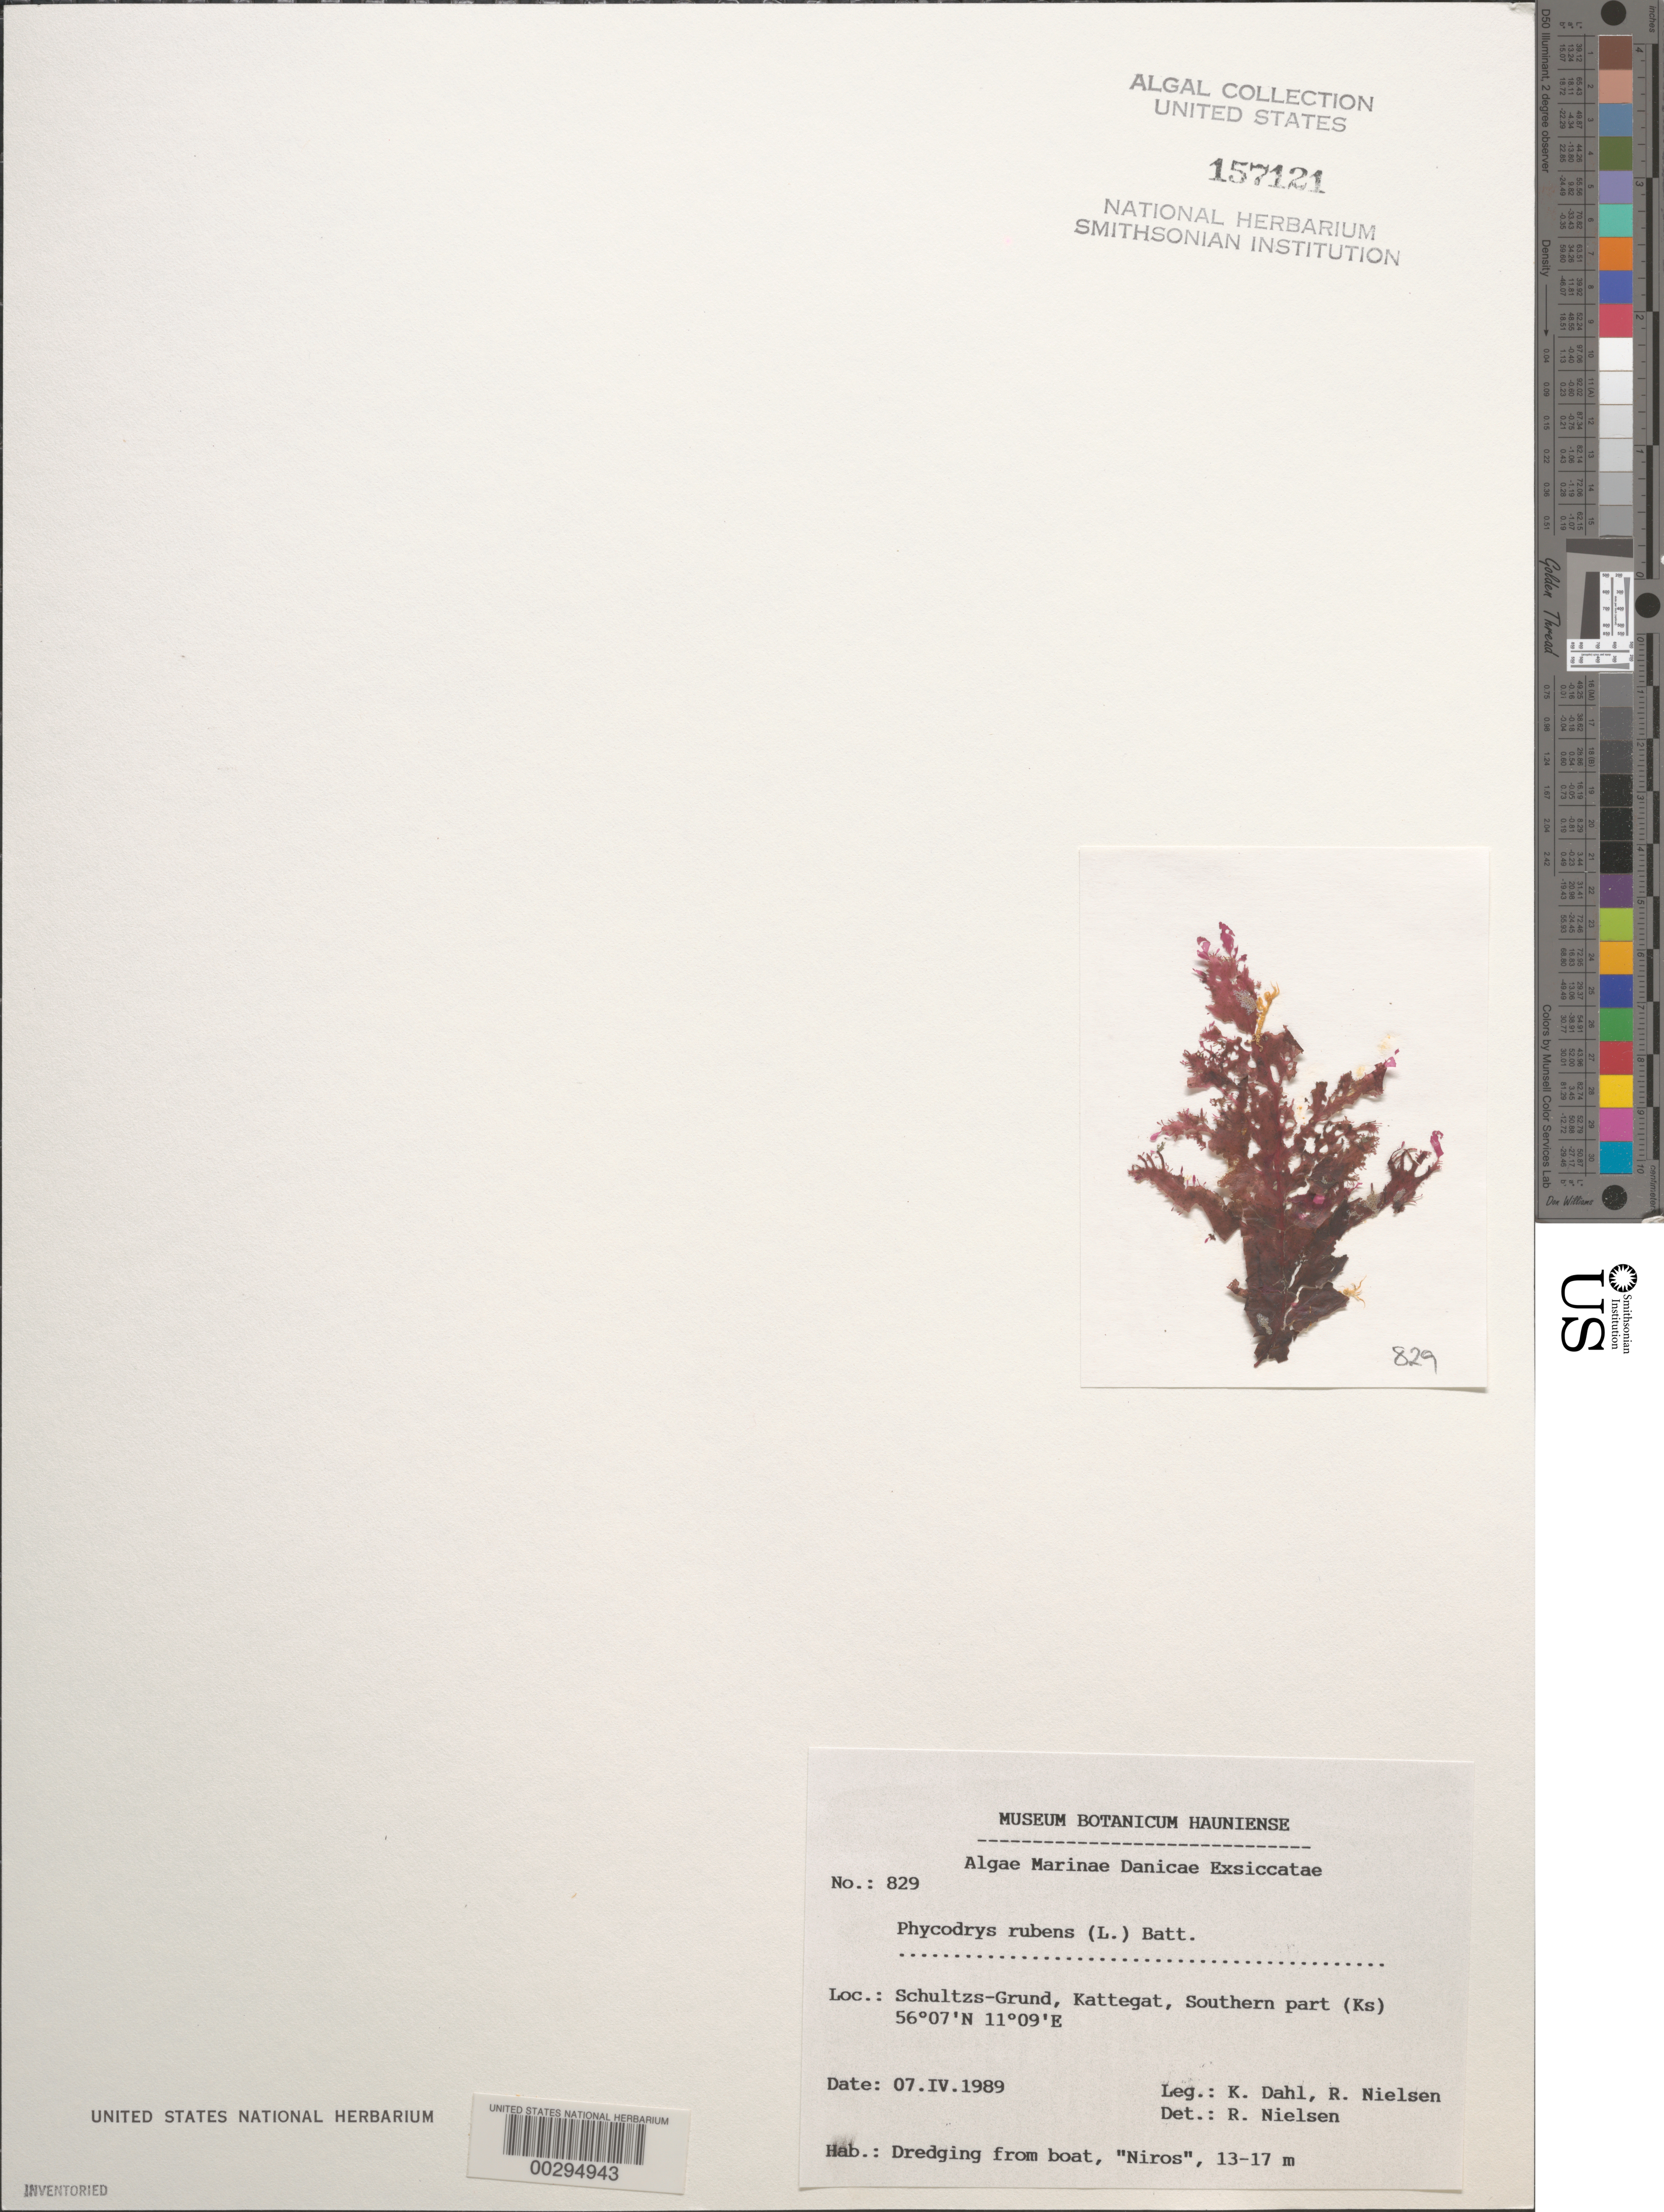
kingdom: Plantae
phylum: Rhodophyta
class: Florideophyceae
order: Ceramiales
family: Delesseriaceae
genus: Phycodrys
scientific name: Phycodrys rubens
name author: (L.) Batters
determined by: Nielsen, R.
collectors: K. Dahl & R. Nielsen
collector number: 829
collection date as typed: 07 Apr 1989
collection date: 1989-04-07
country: Denmark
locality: Schultzs-Grund, Kattegat, southern part; dredging from boat "Niros"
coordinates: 56 07'N, 11 09'E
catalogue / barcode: US 157121